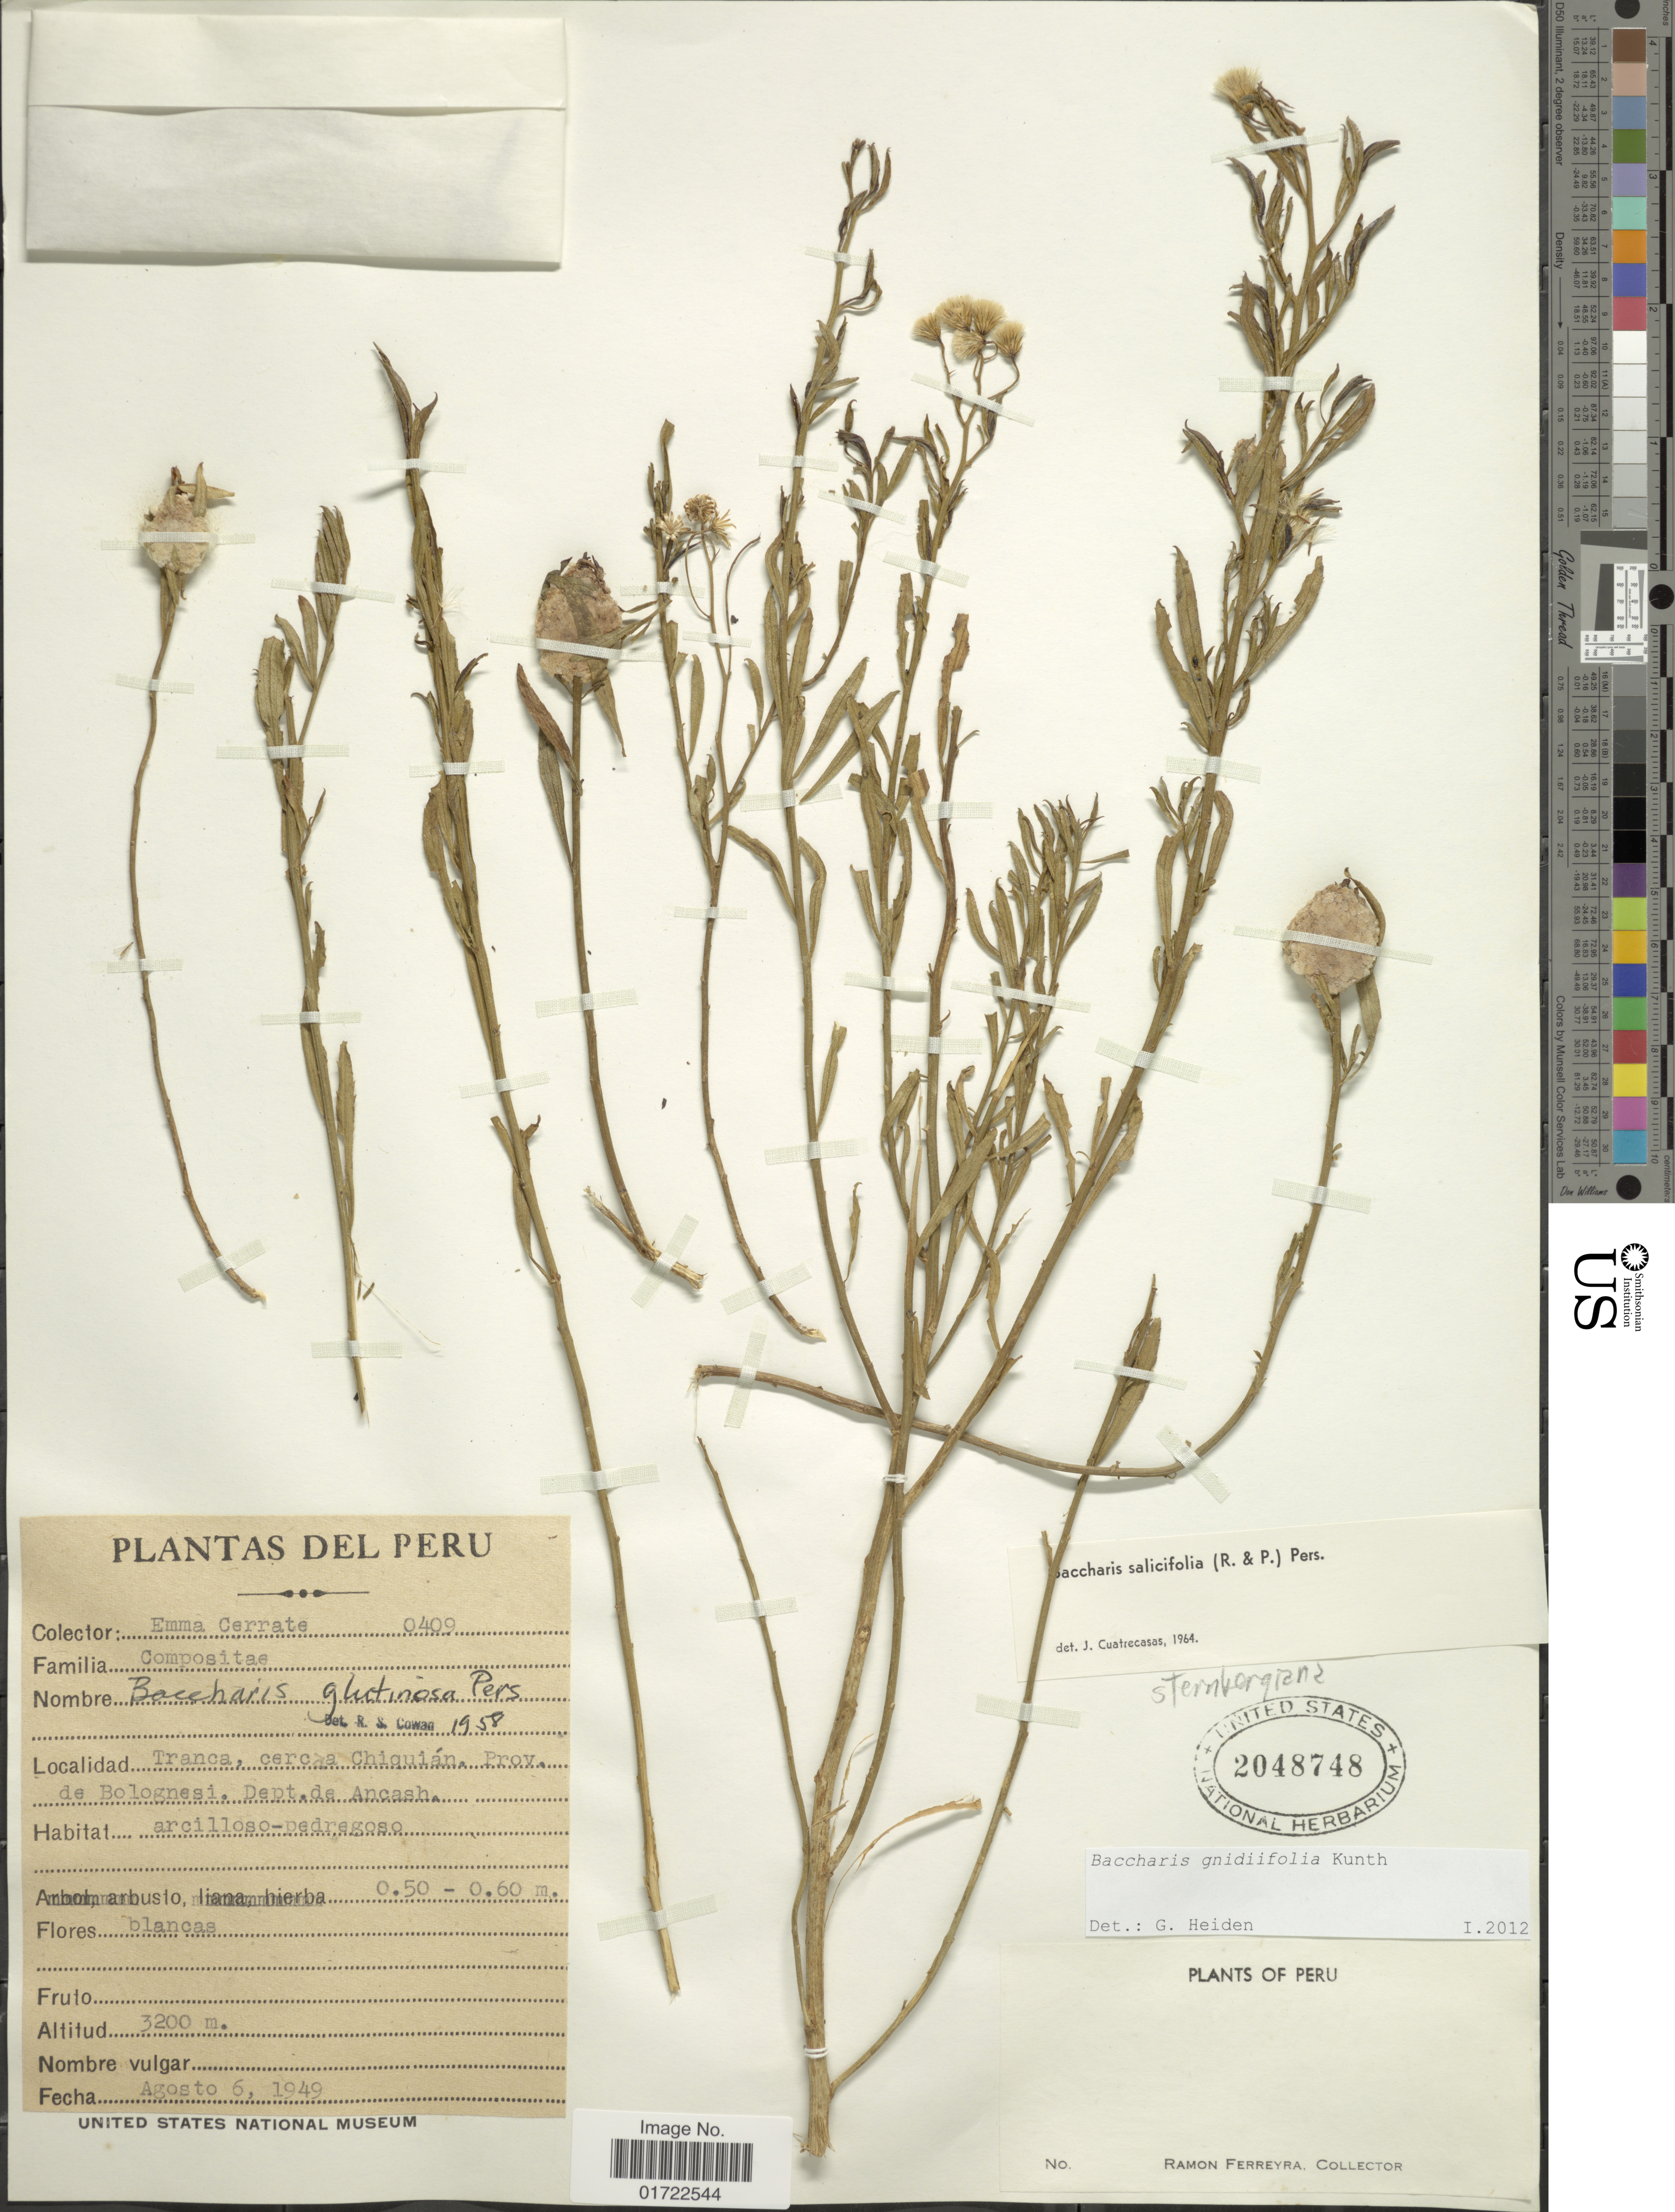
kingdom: Plantae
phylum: Tracheophyta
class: Magnoliopsida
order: Asterales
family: Asteraceae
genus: Baccharis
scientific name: Baccharis gnidiifolia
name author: Kunth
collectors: R. A. Ferreyra & E. Cerrate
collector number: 0409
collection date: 1949-08-06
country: Peru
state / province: Ancash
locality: Tranca, cerca Chiquian, Prov. de Bolognesi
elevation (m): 3200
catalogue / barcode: US 2048748